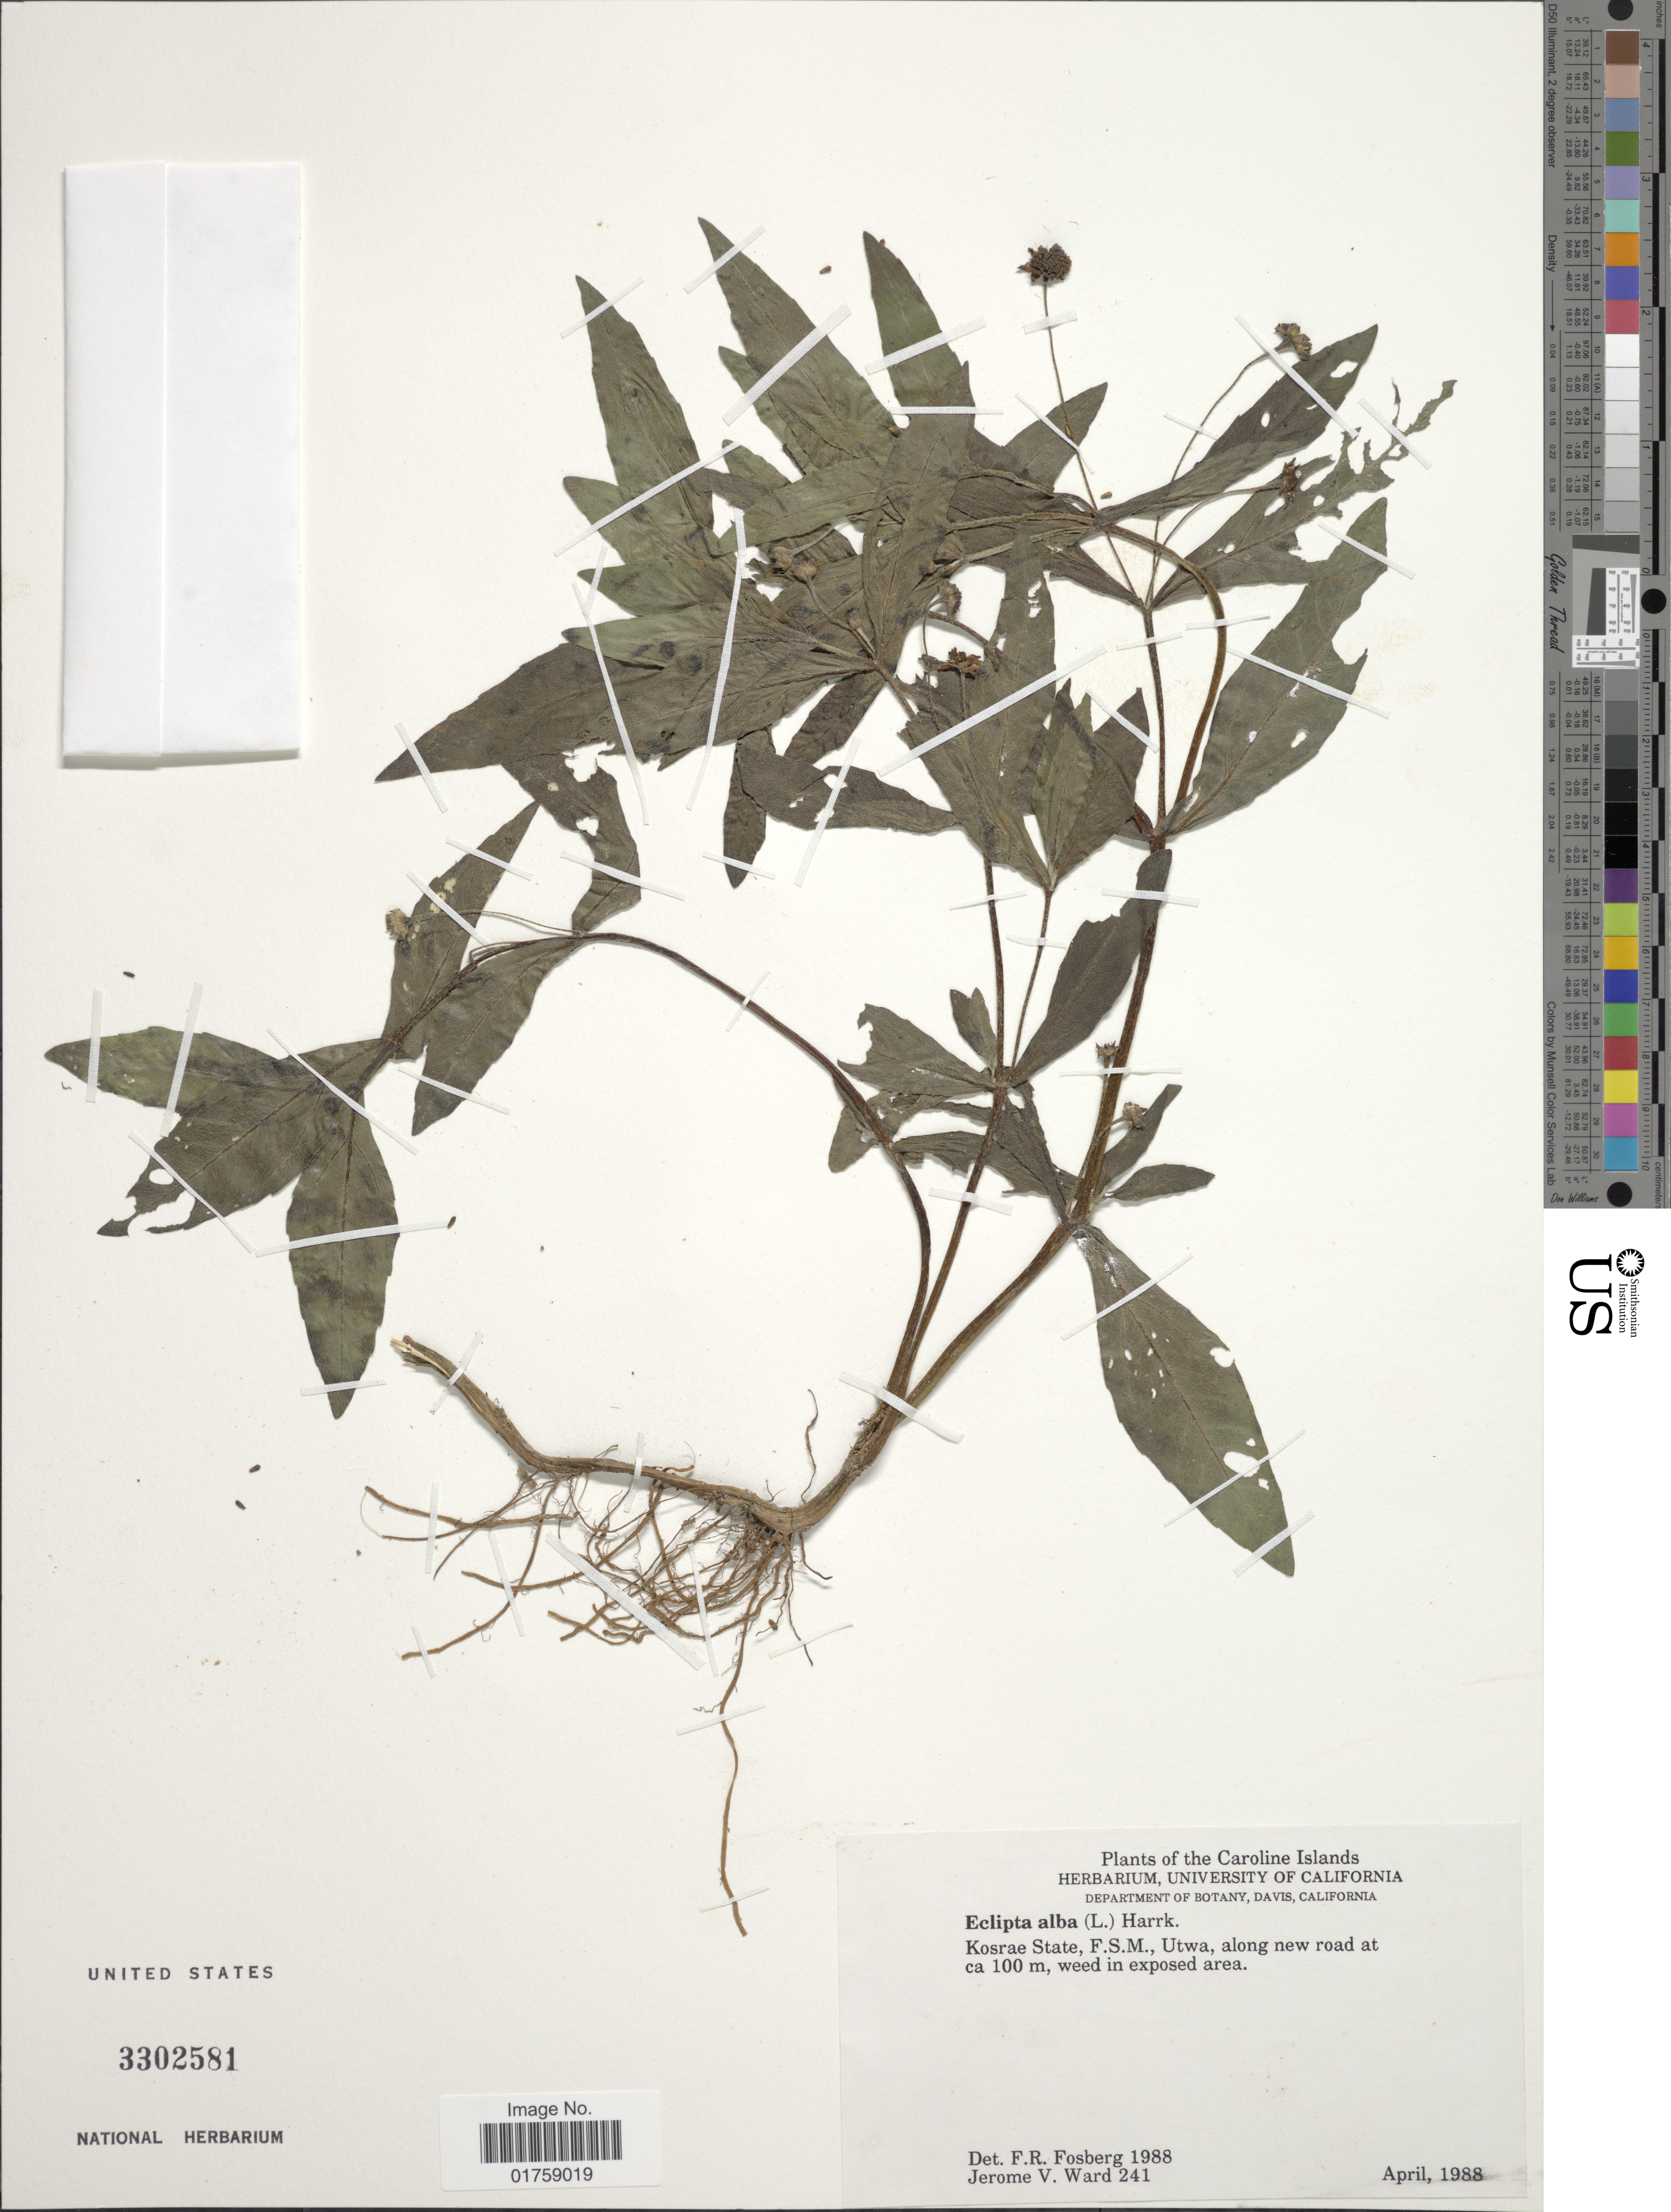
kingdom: Plantae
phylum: Tracheophyta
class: Magnoliopsida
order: Asterales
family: Asteraceae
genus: Eclipta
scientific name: Eclipta prostrata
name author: (L.) L.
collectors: J. V. Ward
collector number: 241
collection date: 1988-04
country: Micronesia, Federated States of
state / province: Kosrae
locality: The Caroline Islands . State, F. S. M., Utwa, along new road at ca 100 m,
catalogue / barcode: US 3302581